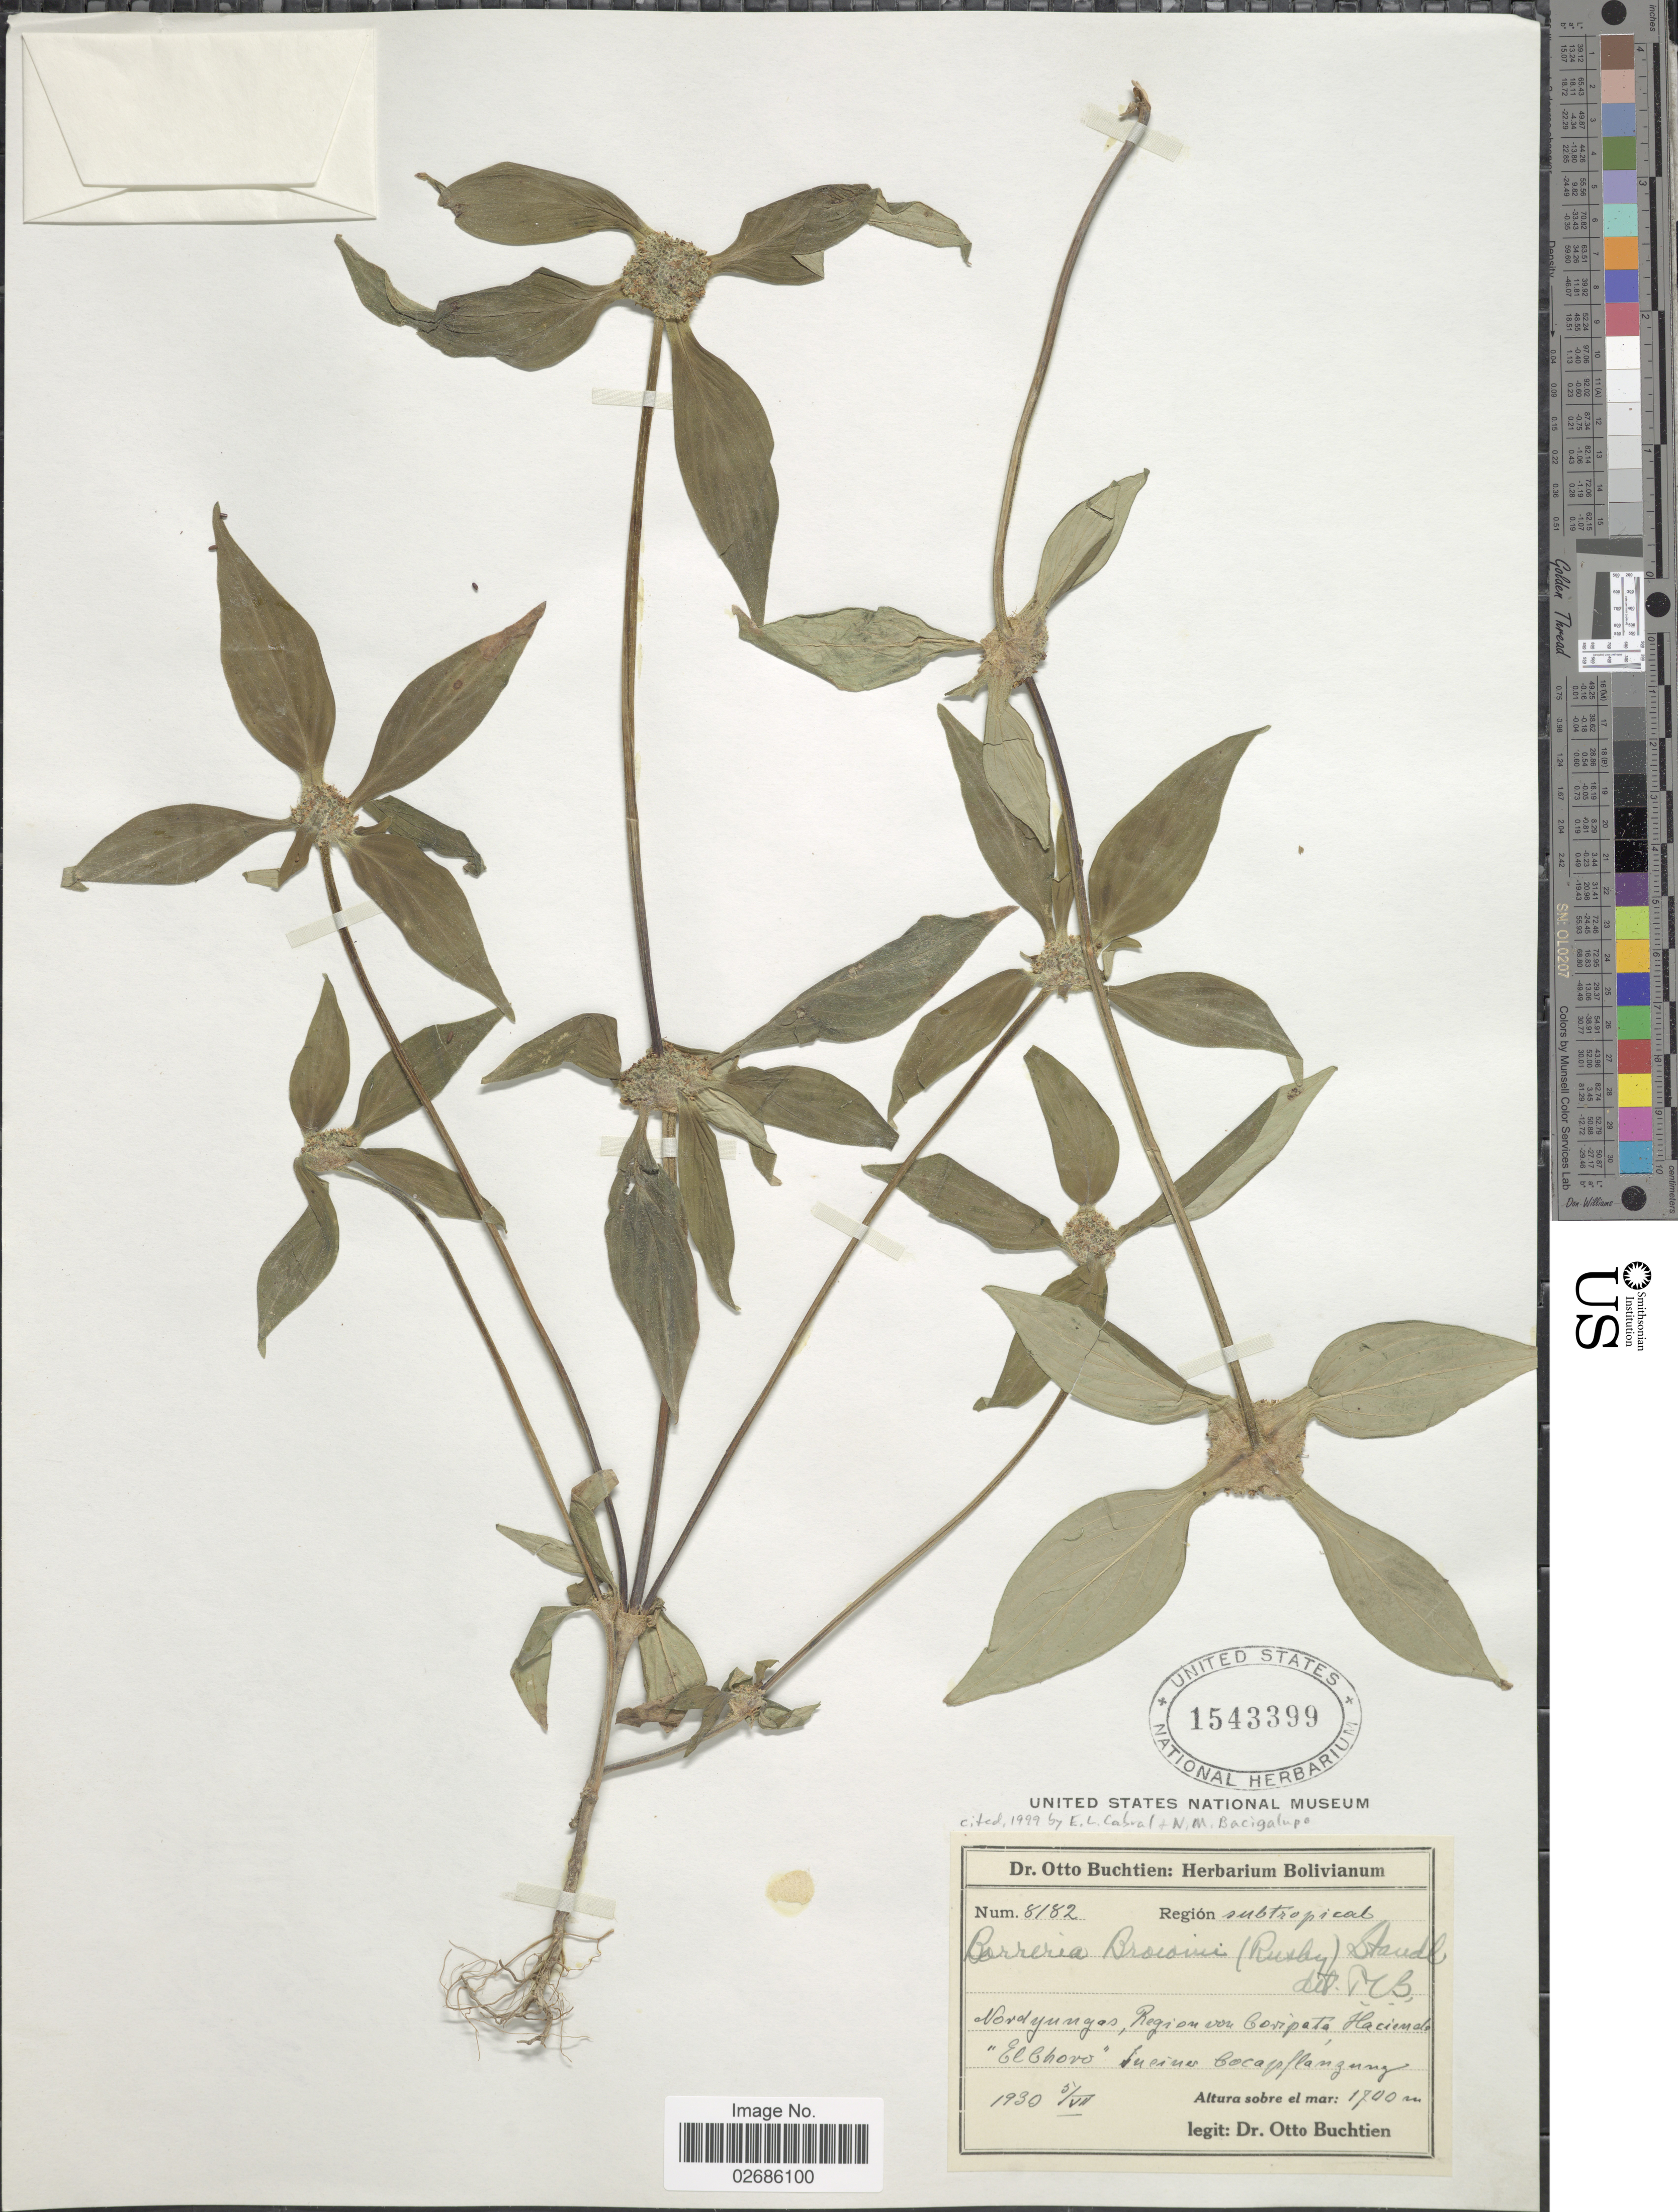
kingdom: Plantae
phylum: Tracheophyta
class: Magnoliopsida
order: Gentianales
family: Rubiaceae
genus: Borreria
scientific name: Borreria brownii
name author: Standl.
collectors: O. Buchtien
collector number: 8182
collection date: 1930-07-05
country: Bolivia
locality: Nordyungas, Region von Coripata, Hacienda "El Choro"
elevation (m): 1700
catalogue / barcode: US 1543399